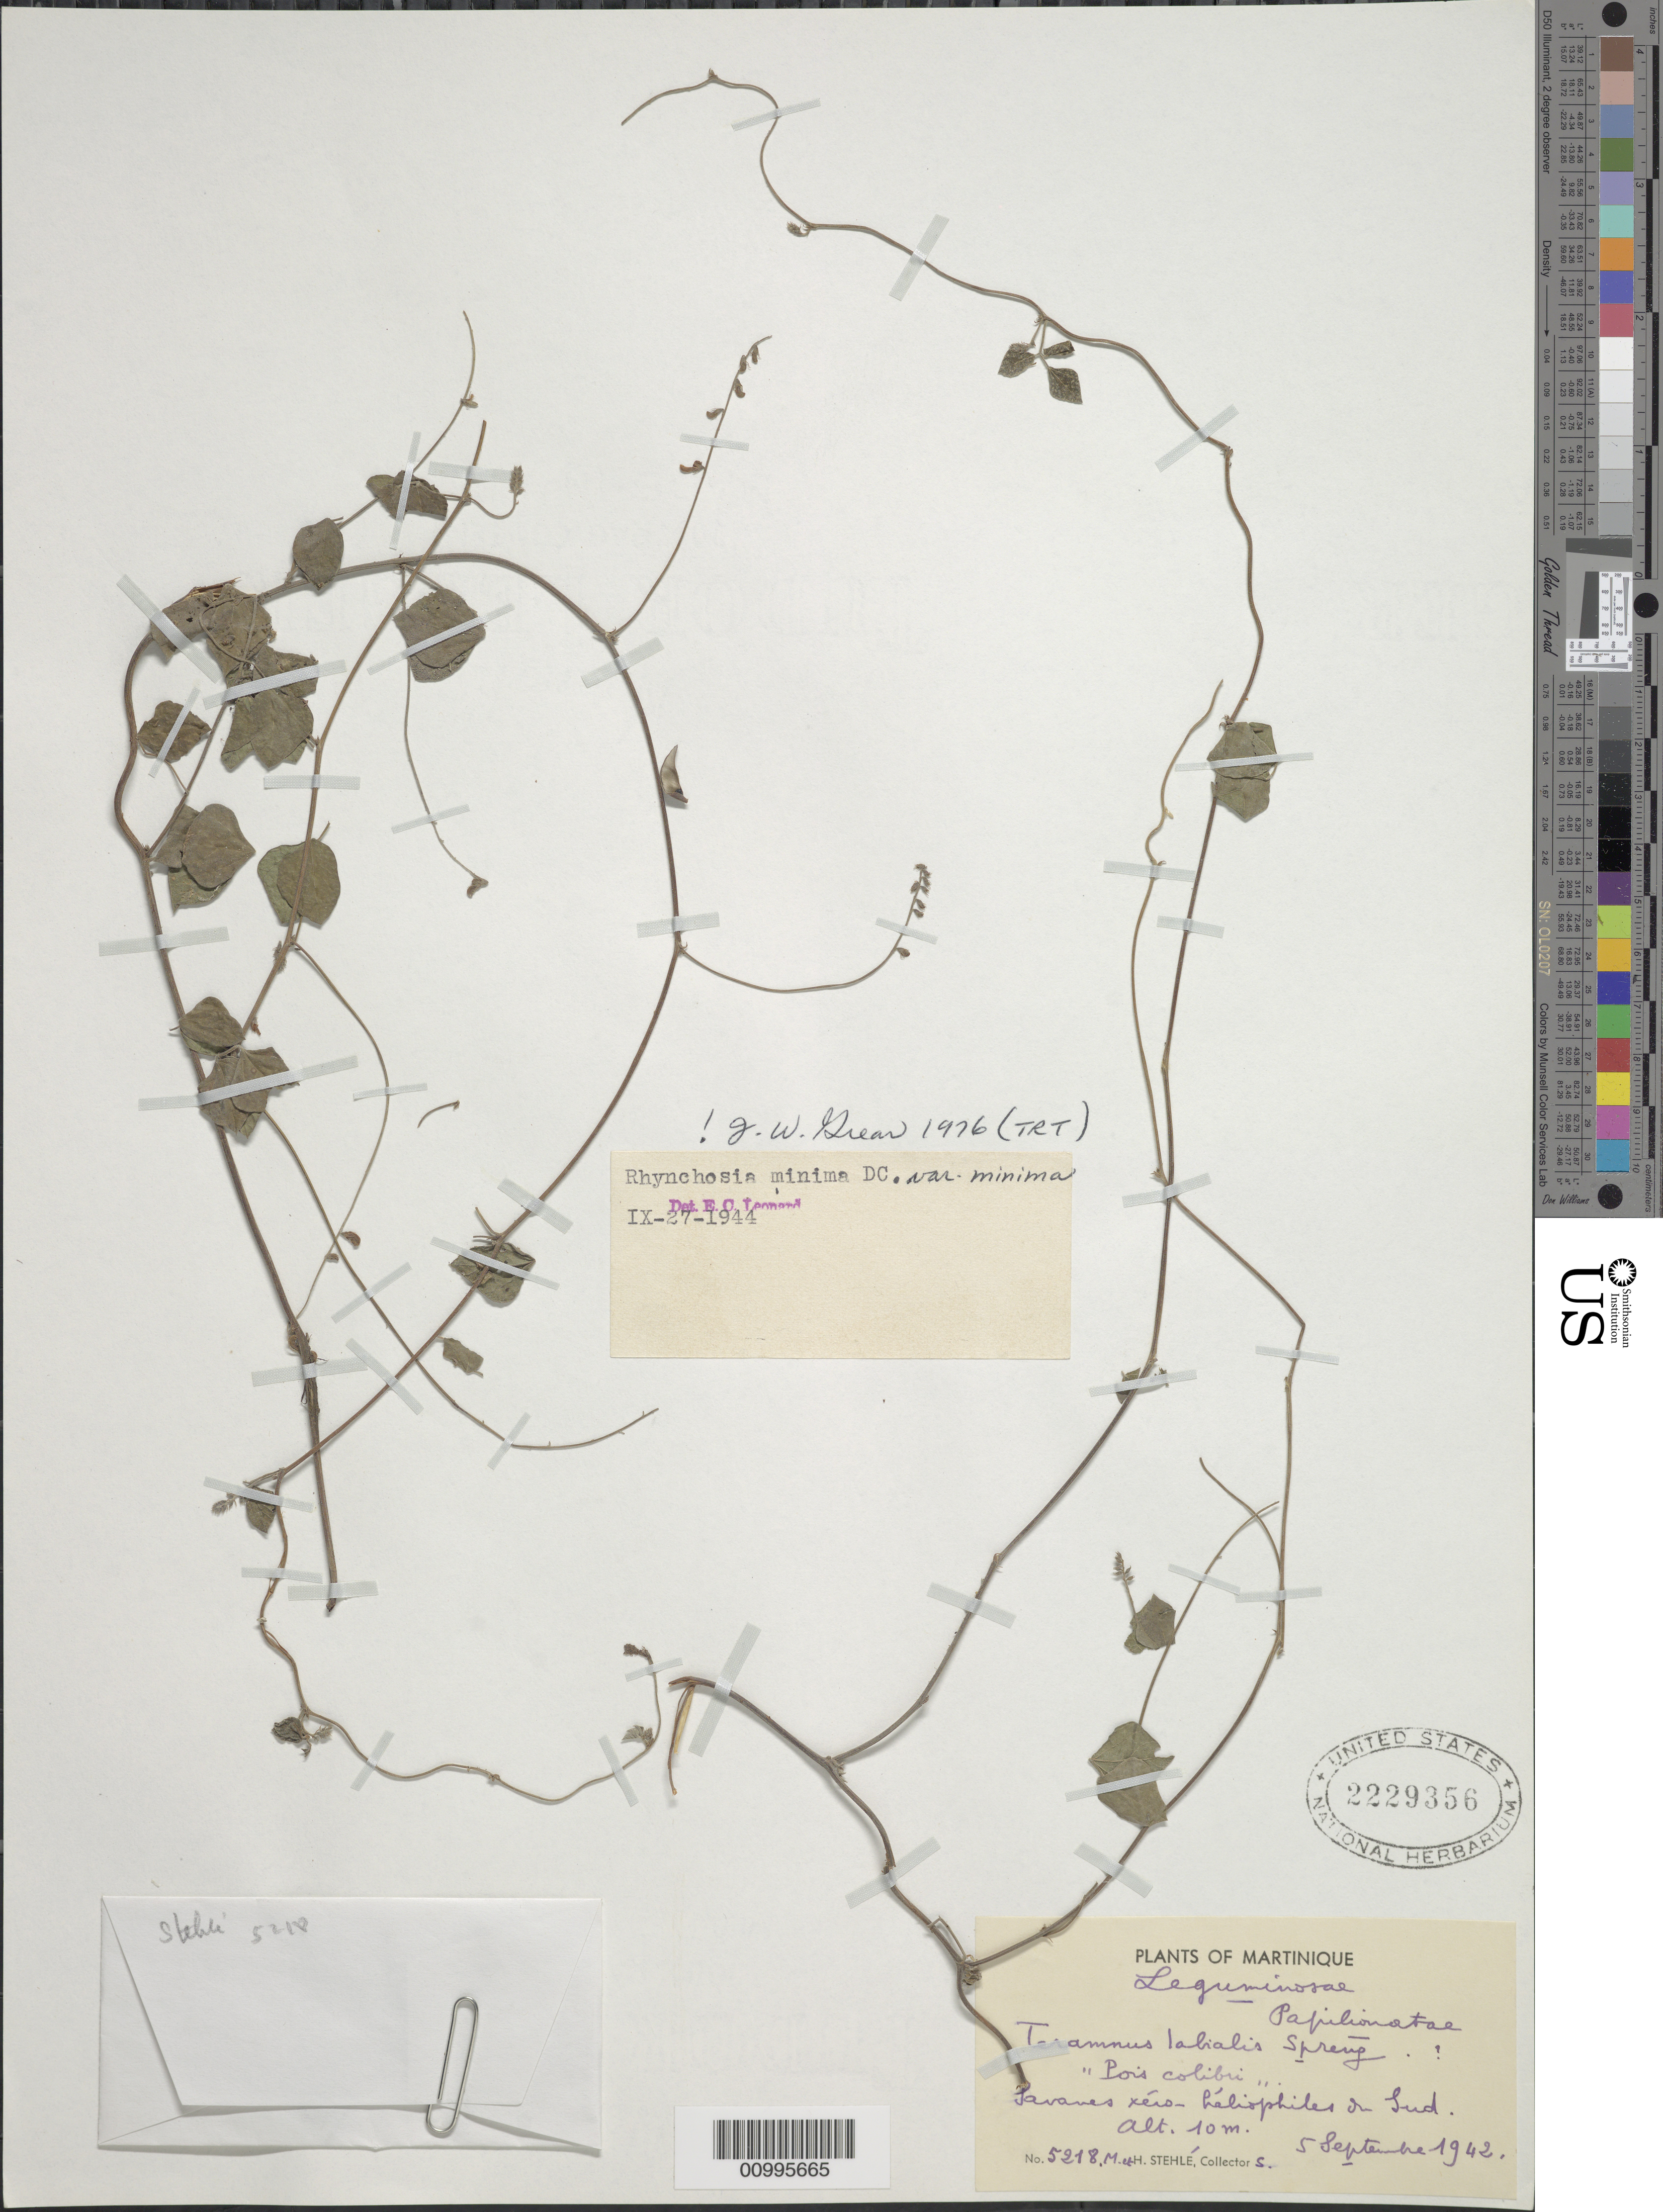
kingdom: Plantae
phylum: Tracheophyta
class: Magnoliopsida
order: Fabales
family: Fabaceae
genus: Rhynchosia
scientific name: Rhynchosia minima var. minima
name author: (L.) DC.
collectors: H. Stehlé & M. Stehlé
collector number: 5218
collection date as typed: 05 Sep 1942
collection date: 1942-09-05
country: Martinique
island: Martinique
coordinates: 0 N, 0 E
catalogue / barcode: US 2229356